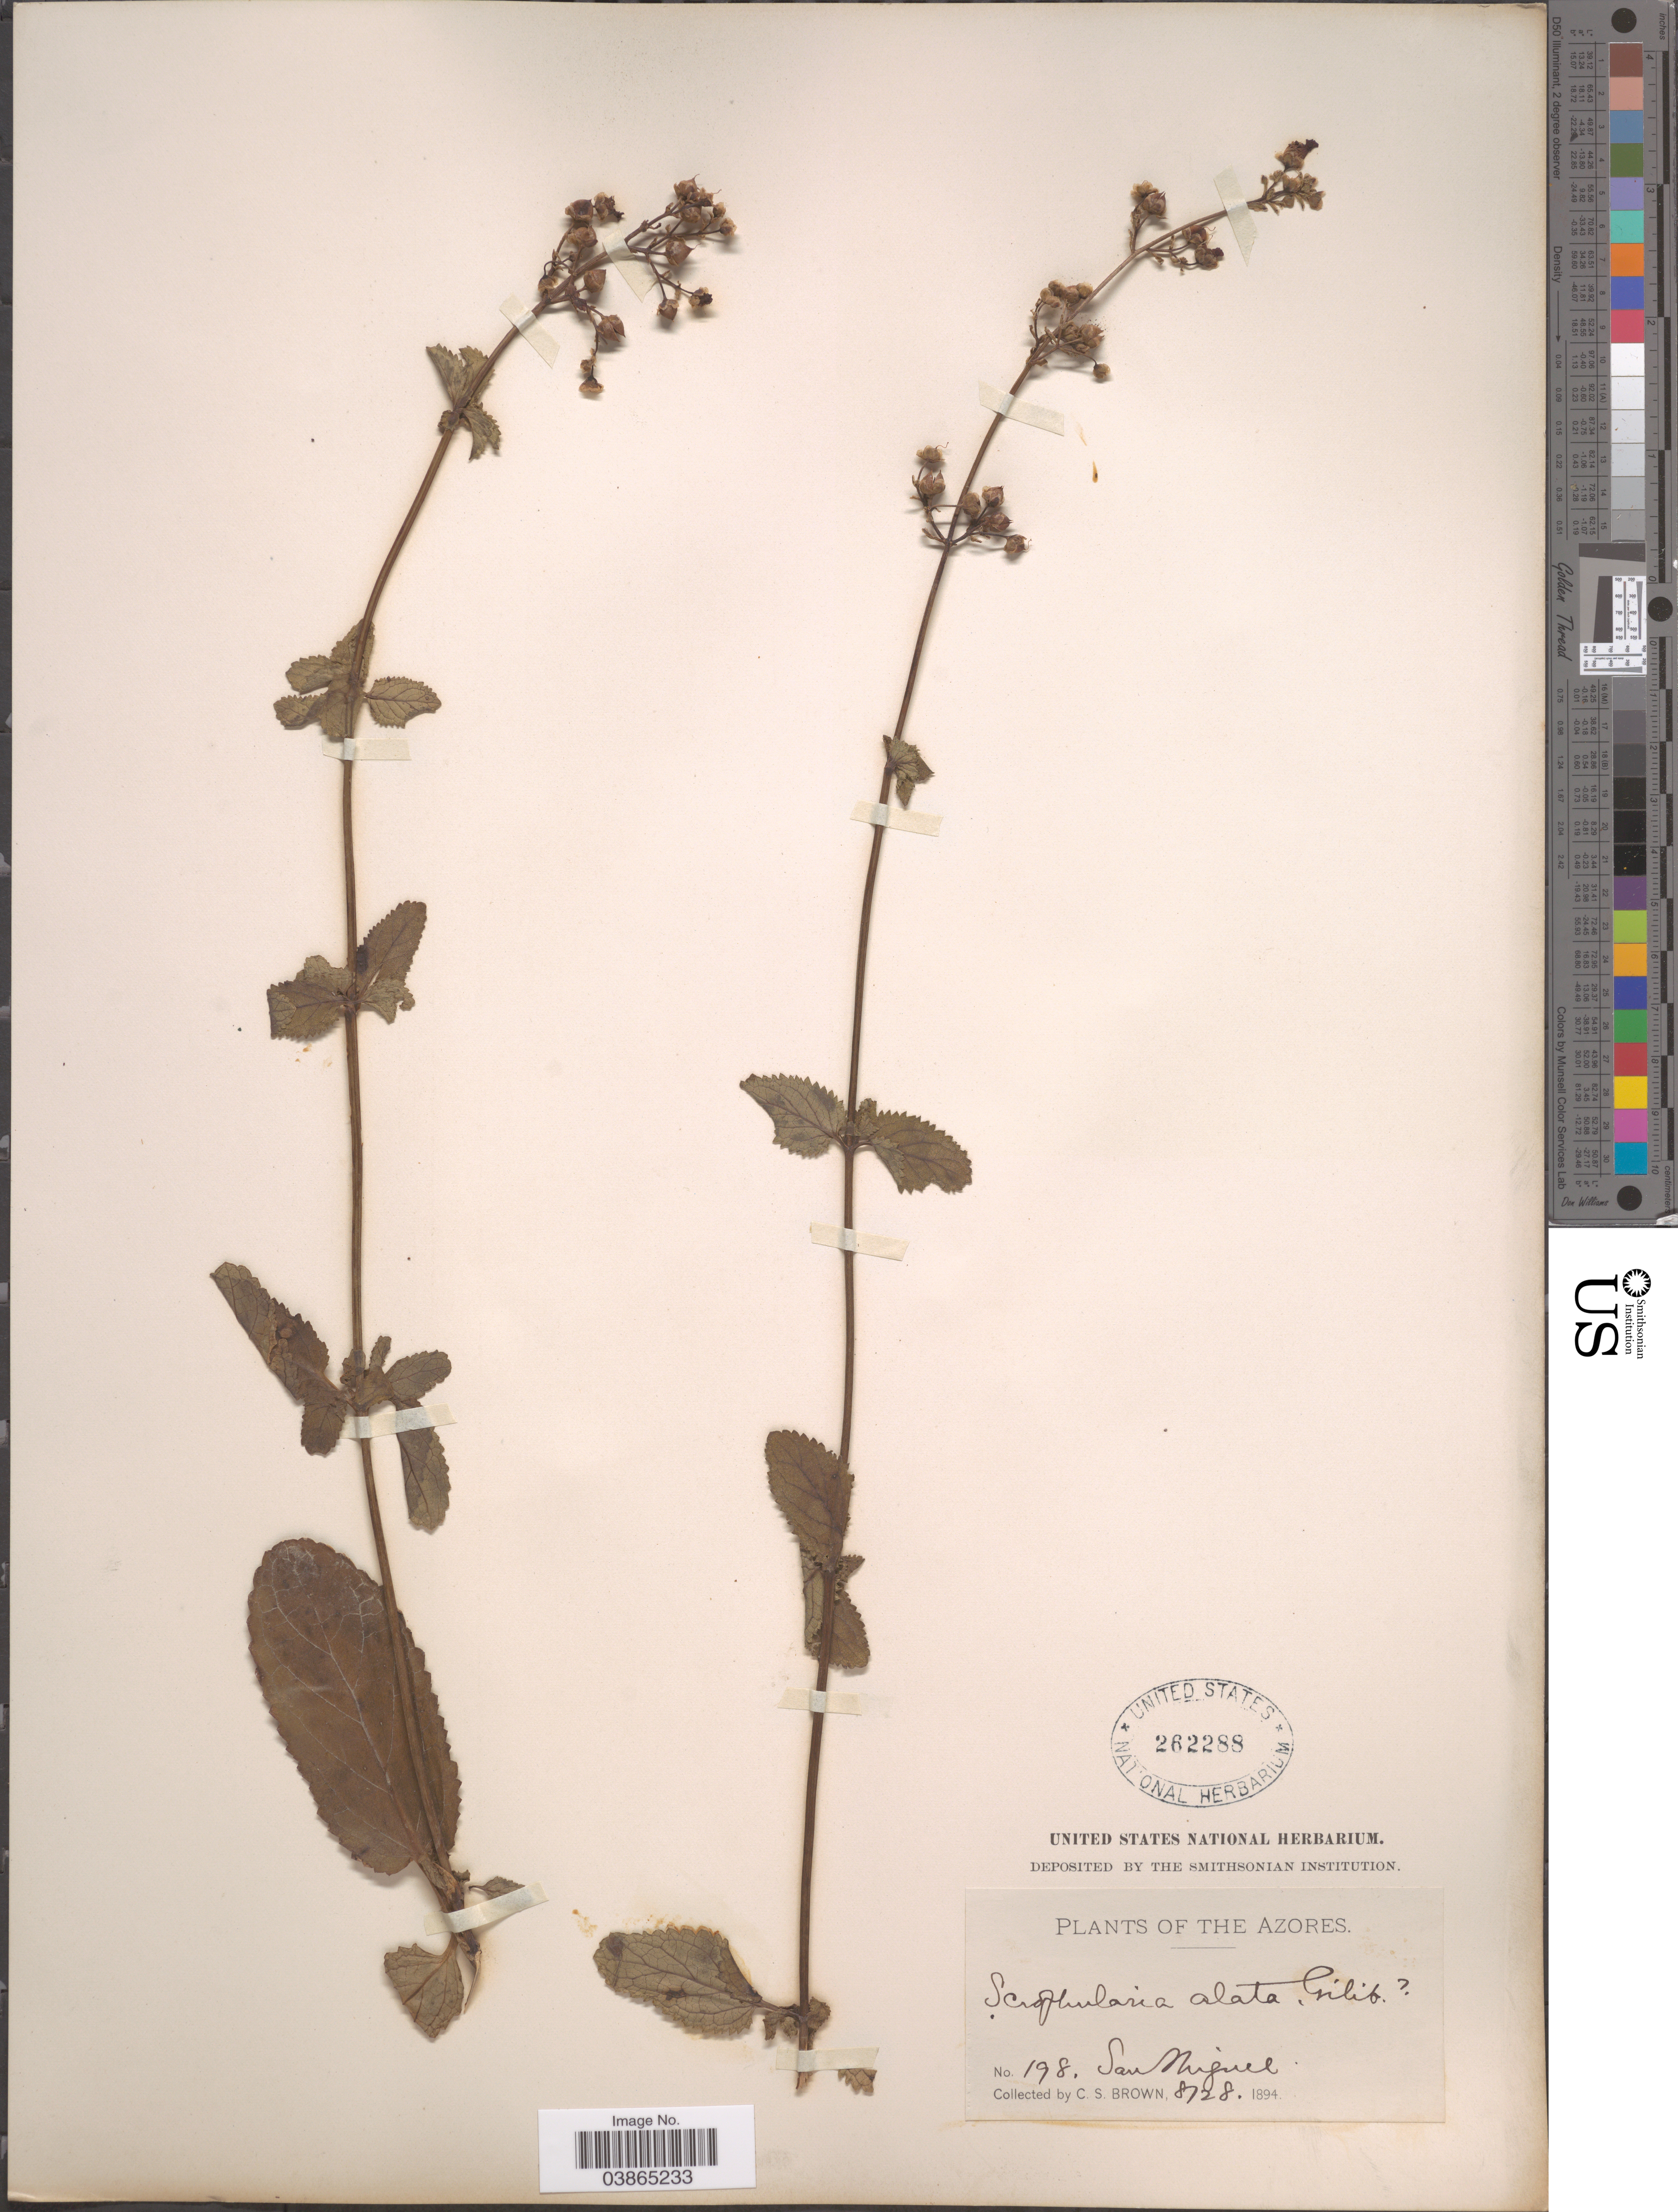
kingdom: Plantae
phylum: Tracheophyta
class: Magnoliopsida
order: Lamiales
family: Scrophulariaceae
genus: Scrophularia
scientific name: Scrophularia alata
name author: A. Gray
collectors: C. S. Brown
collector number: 198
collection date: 1894-08-28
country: Portugal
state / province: Azores (Aut. Reg.)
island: São Miguel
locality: San Miguel.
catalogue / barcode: US 262288